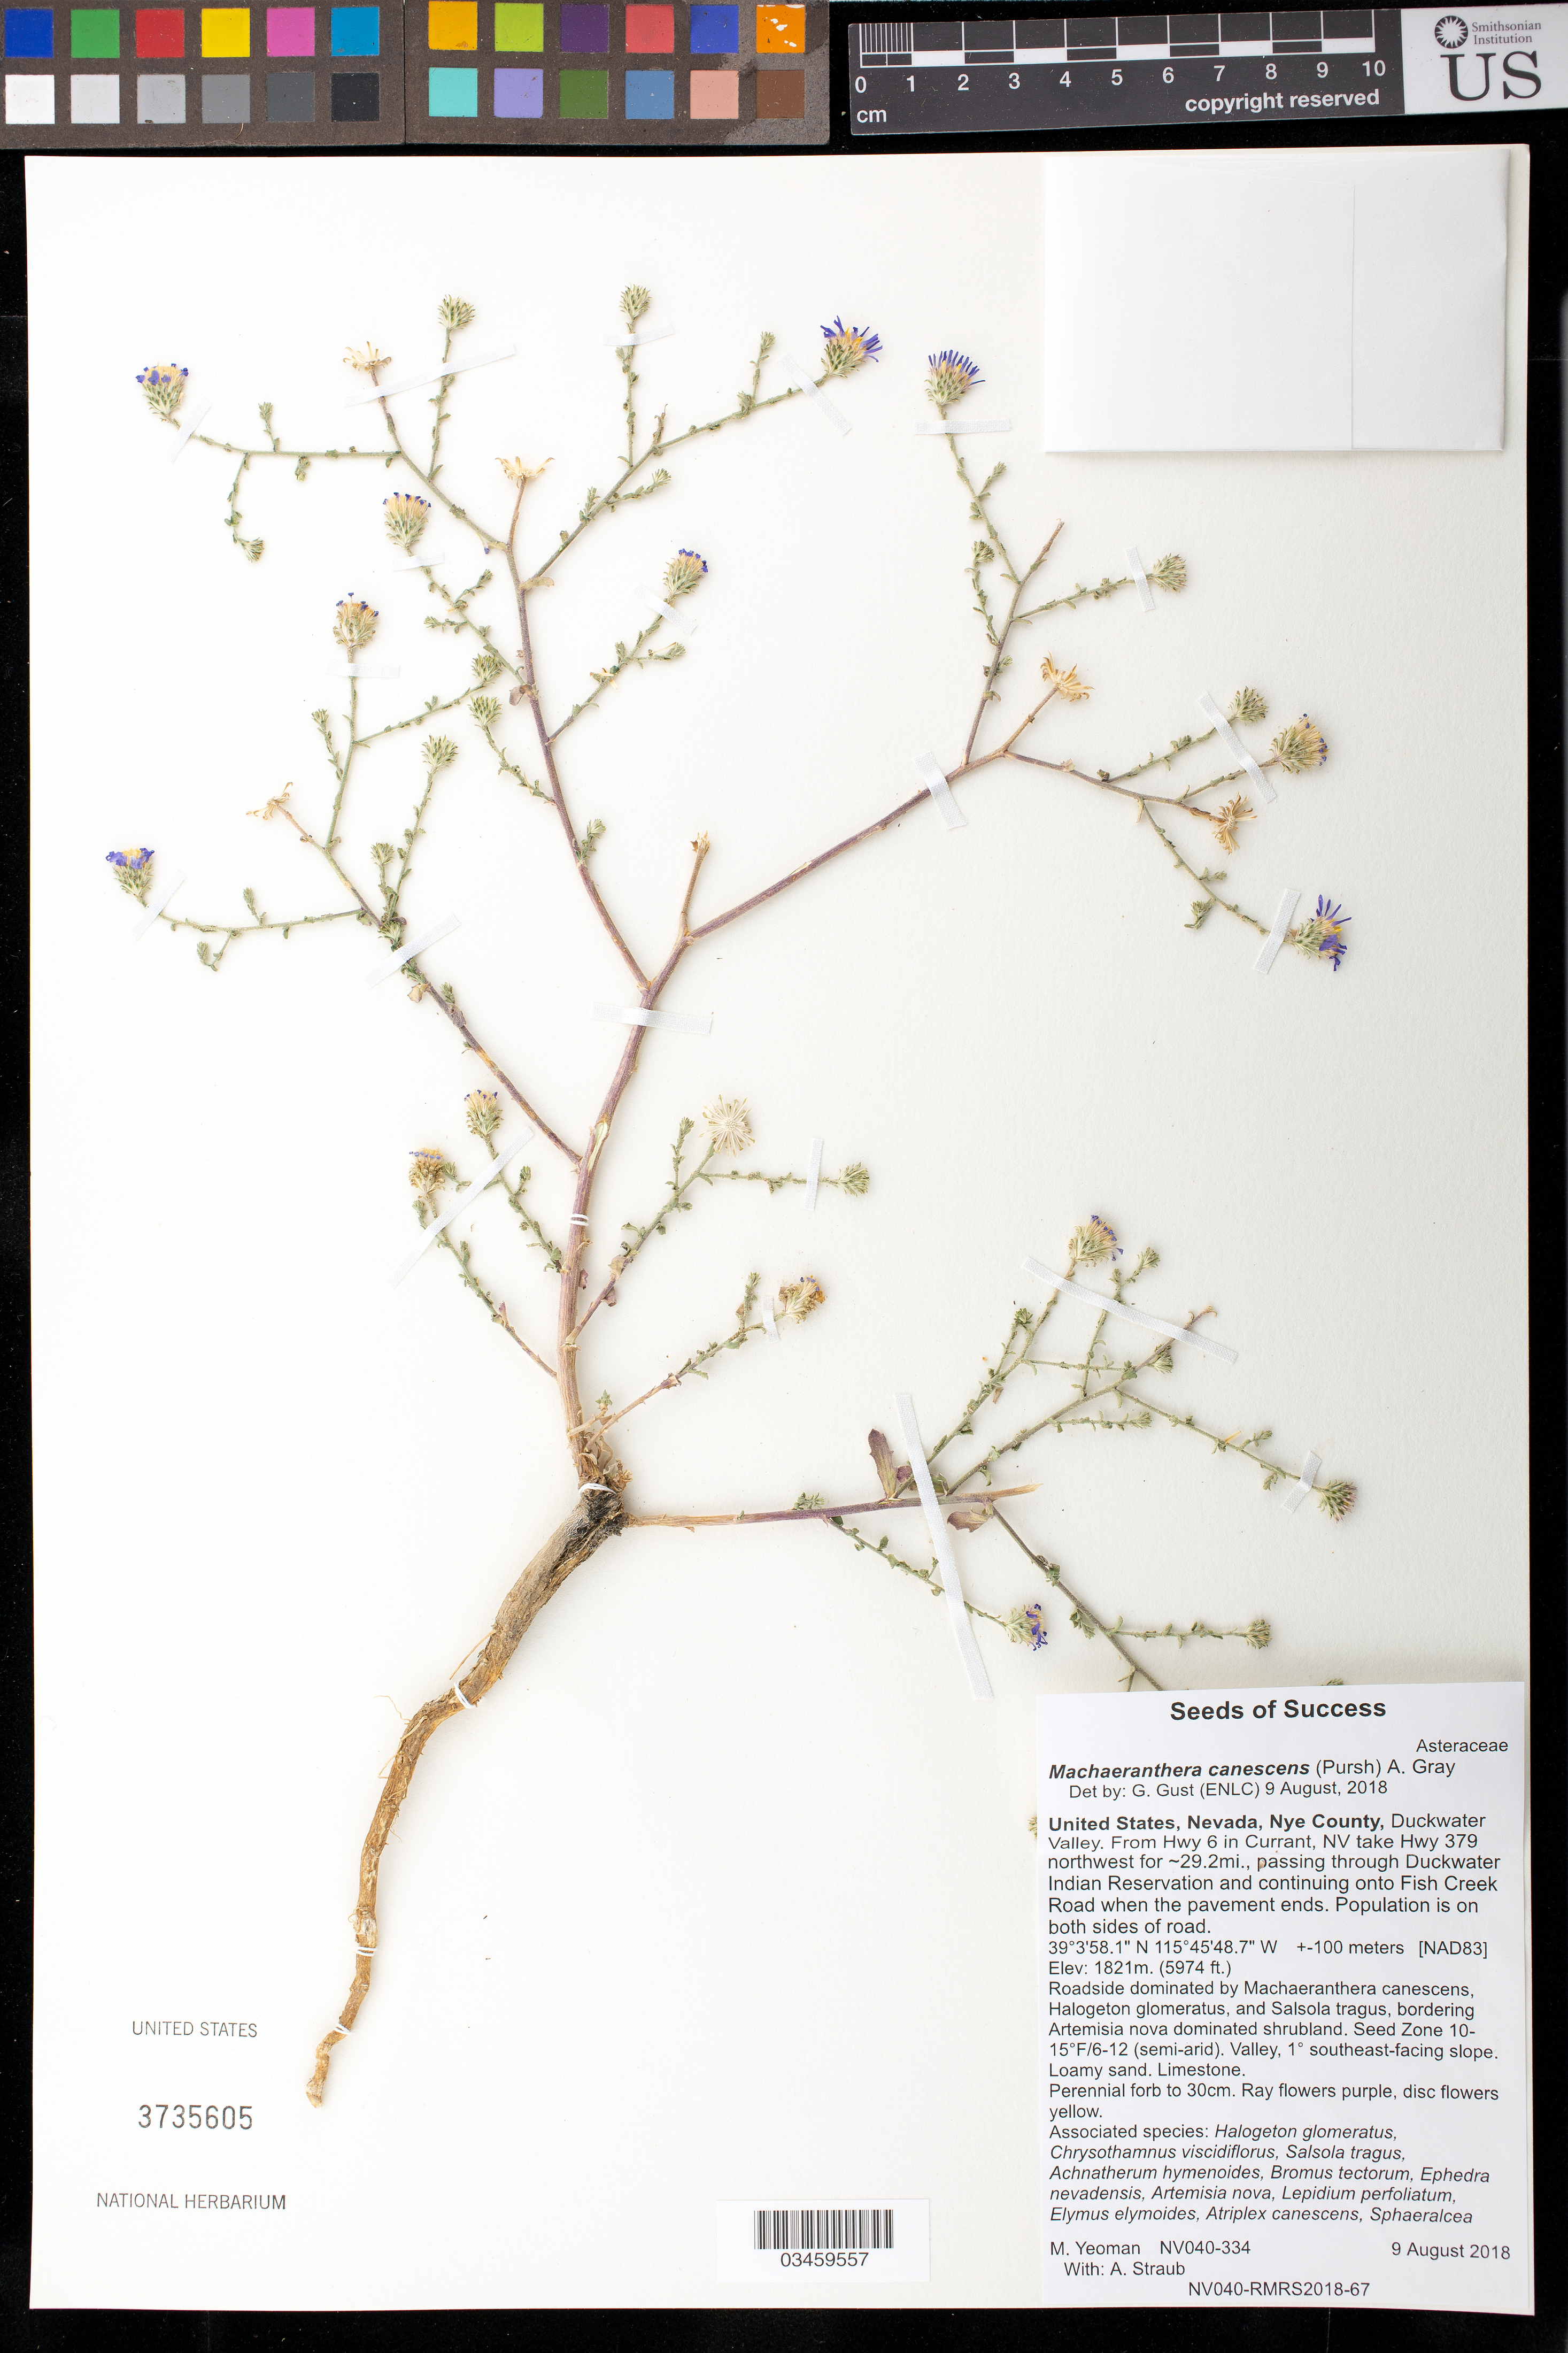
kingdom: Plantae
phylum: Tracheophyta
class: Magnoliopsida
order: Asterales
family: Asteraceae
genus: Machaeranthera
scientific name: Machaeranthera canescens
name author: (Pursh) A. Gray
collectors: M. Yeoman & A. Straub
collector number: NV040-334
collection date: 2018-08-09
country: United States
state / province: Nevada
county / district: Nye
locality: Duckwater Valley, from Hwy 6 in Currant take Hwy 379 NW for 29.2 mi, passing through Duckwater Indian Reservation and continue onto Fish Creek Rd when pavement ends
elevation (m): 1821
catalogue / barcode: US 3735605